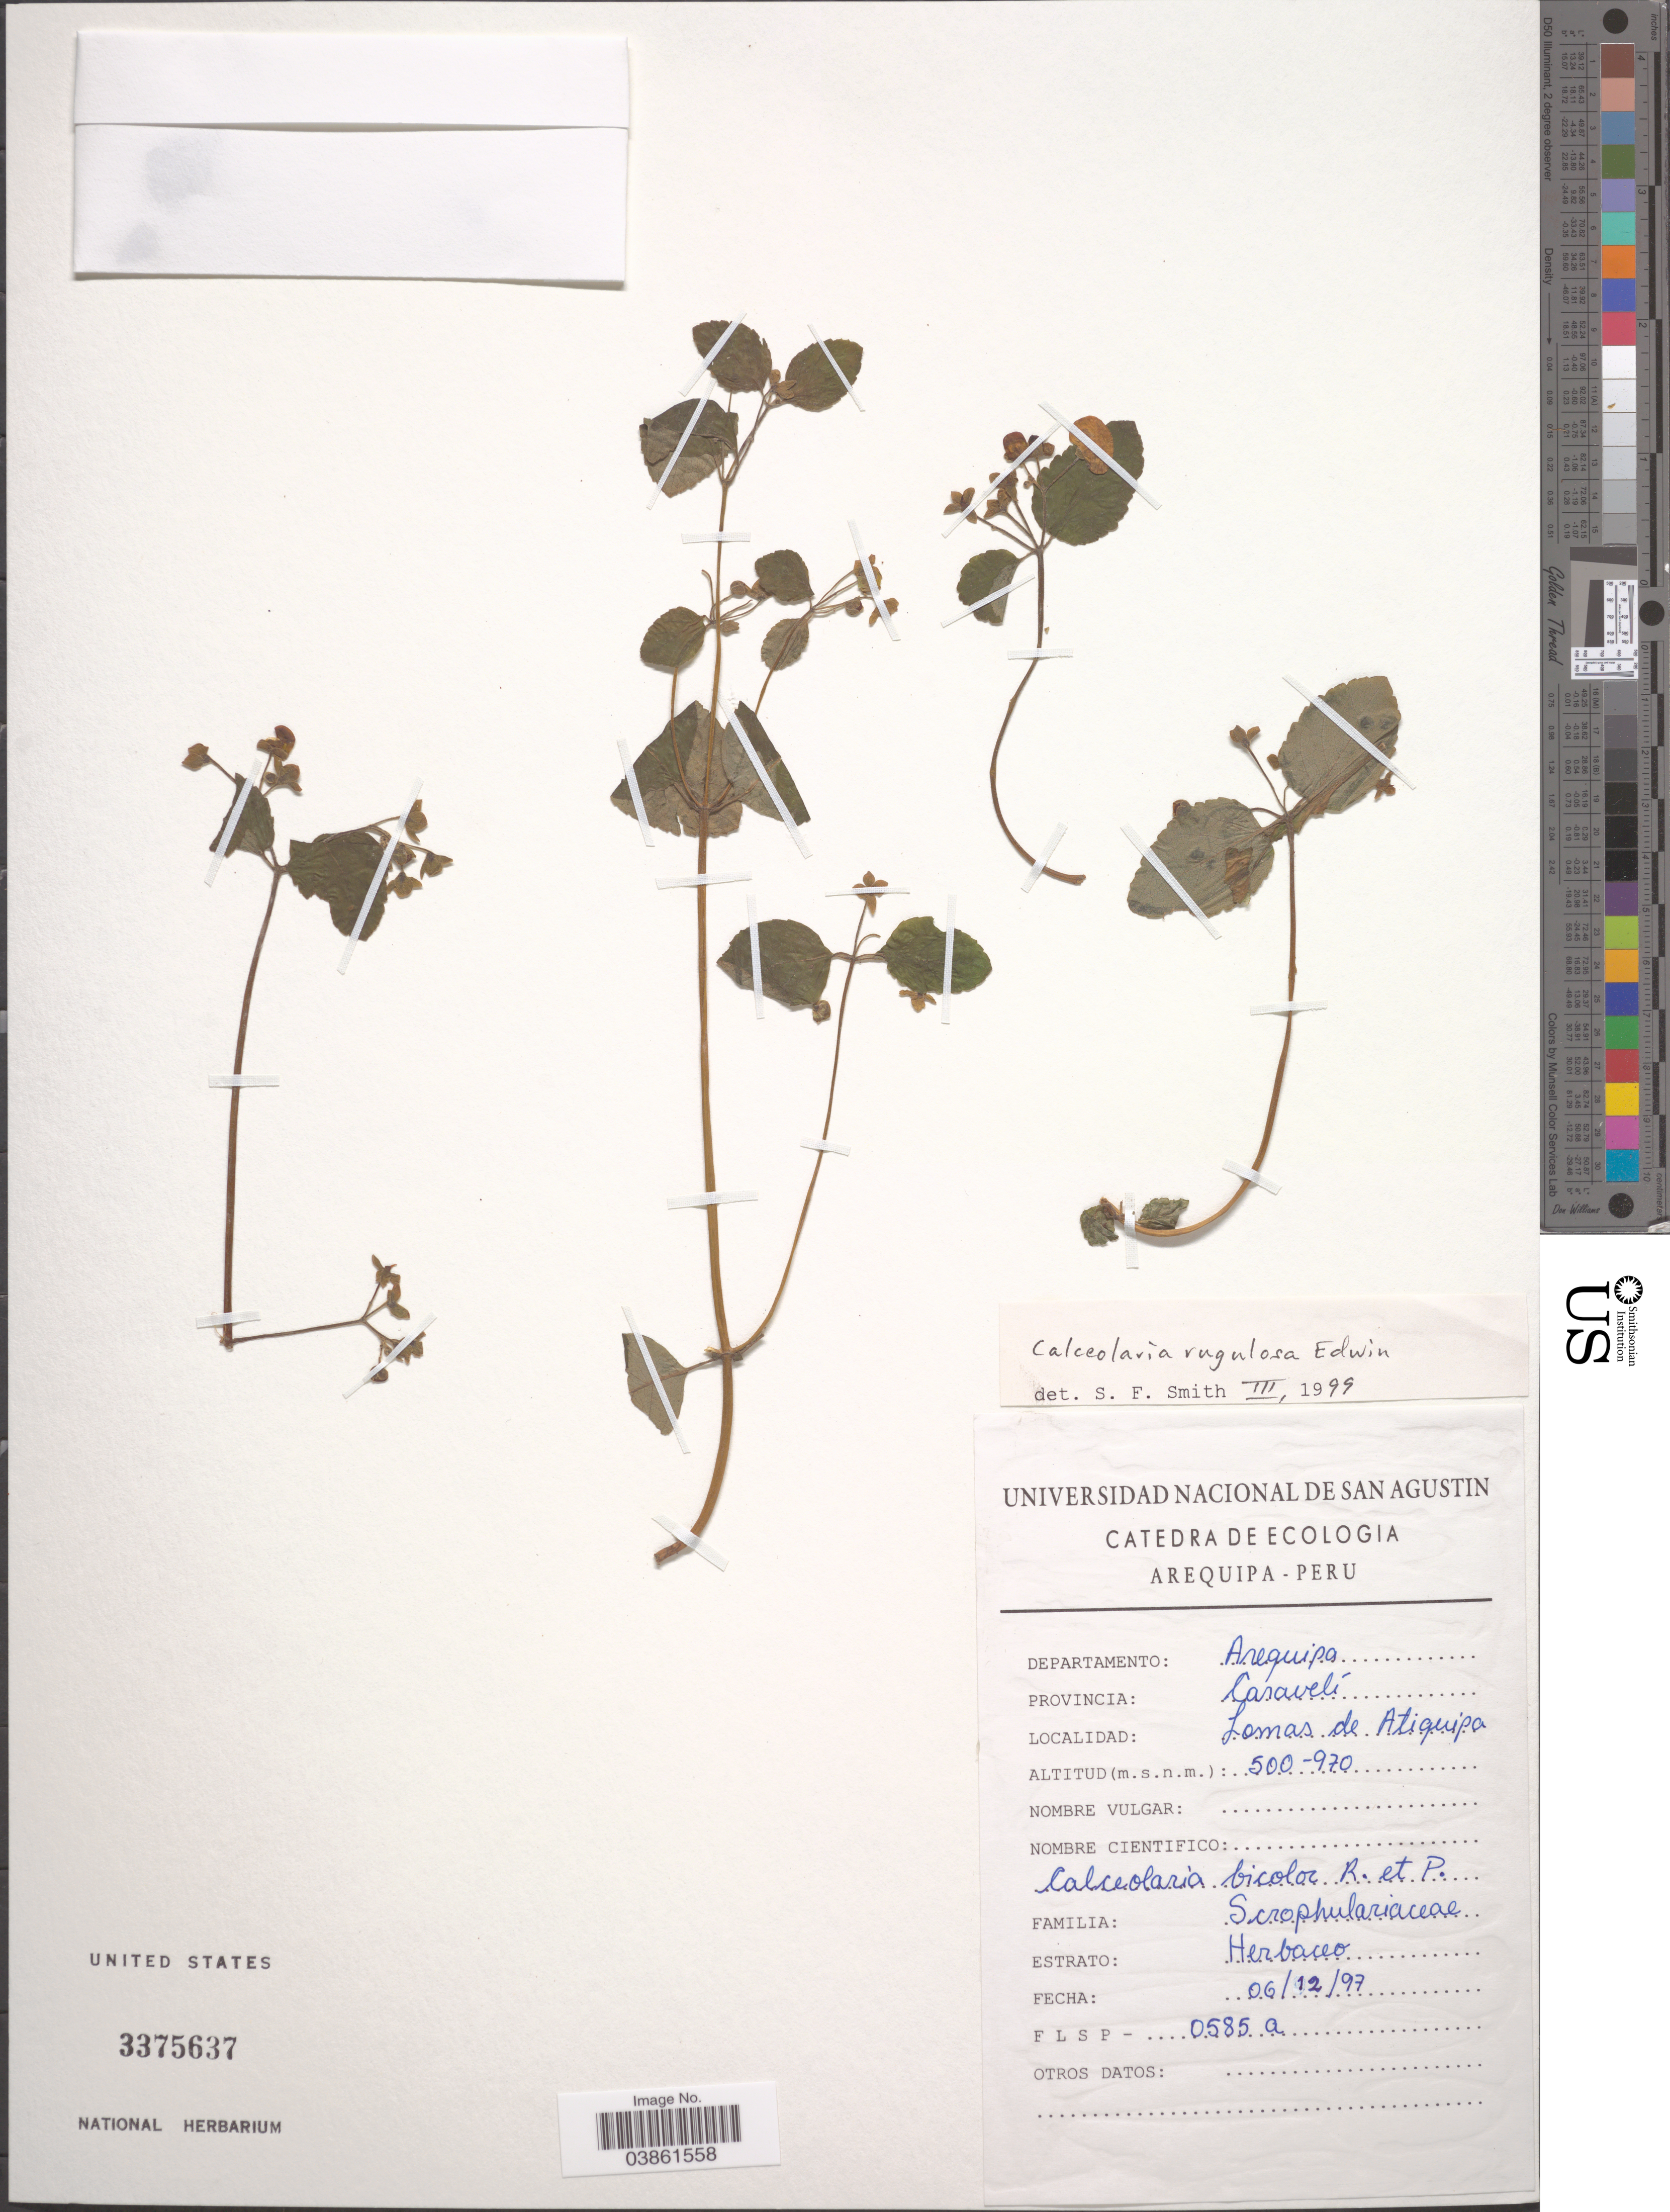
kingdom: Plantae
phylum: Tracheophyta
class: Magnoliopsida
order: Lamiales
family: Calceolariaceae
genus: Calceolaria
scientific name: Calceolaria rugulosa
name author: Edwin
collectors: F. L. S. P.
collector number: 0585a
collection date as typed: Transcribed d/m/y: 6/12/97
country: Peru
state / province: Arequipa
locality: Departamento: Arequipa. Provincia: Caravelí. Lomas de Atiquipa.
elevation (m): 500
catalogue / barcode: US 3375637